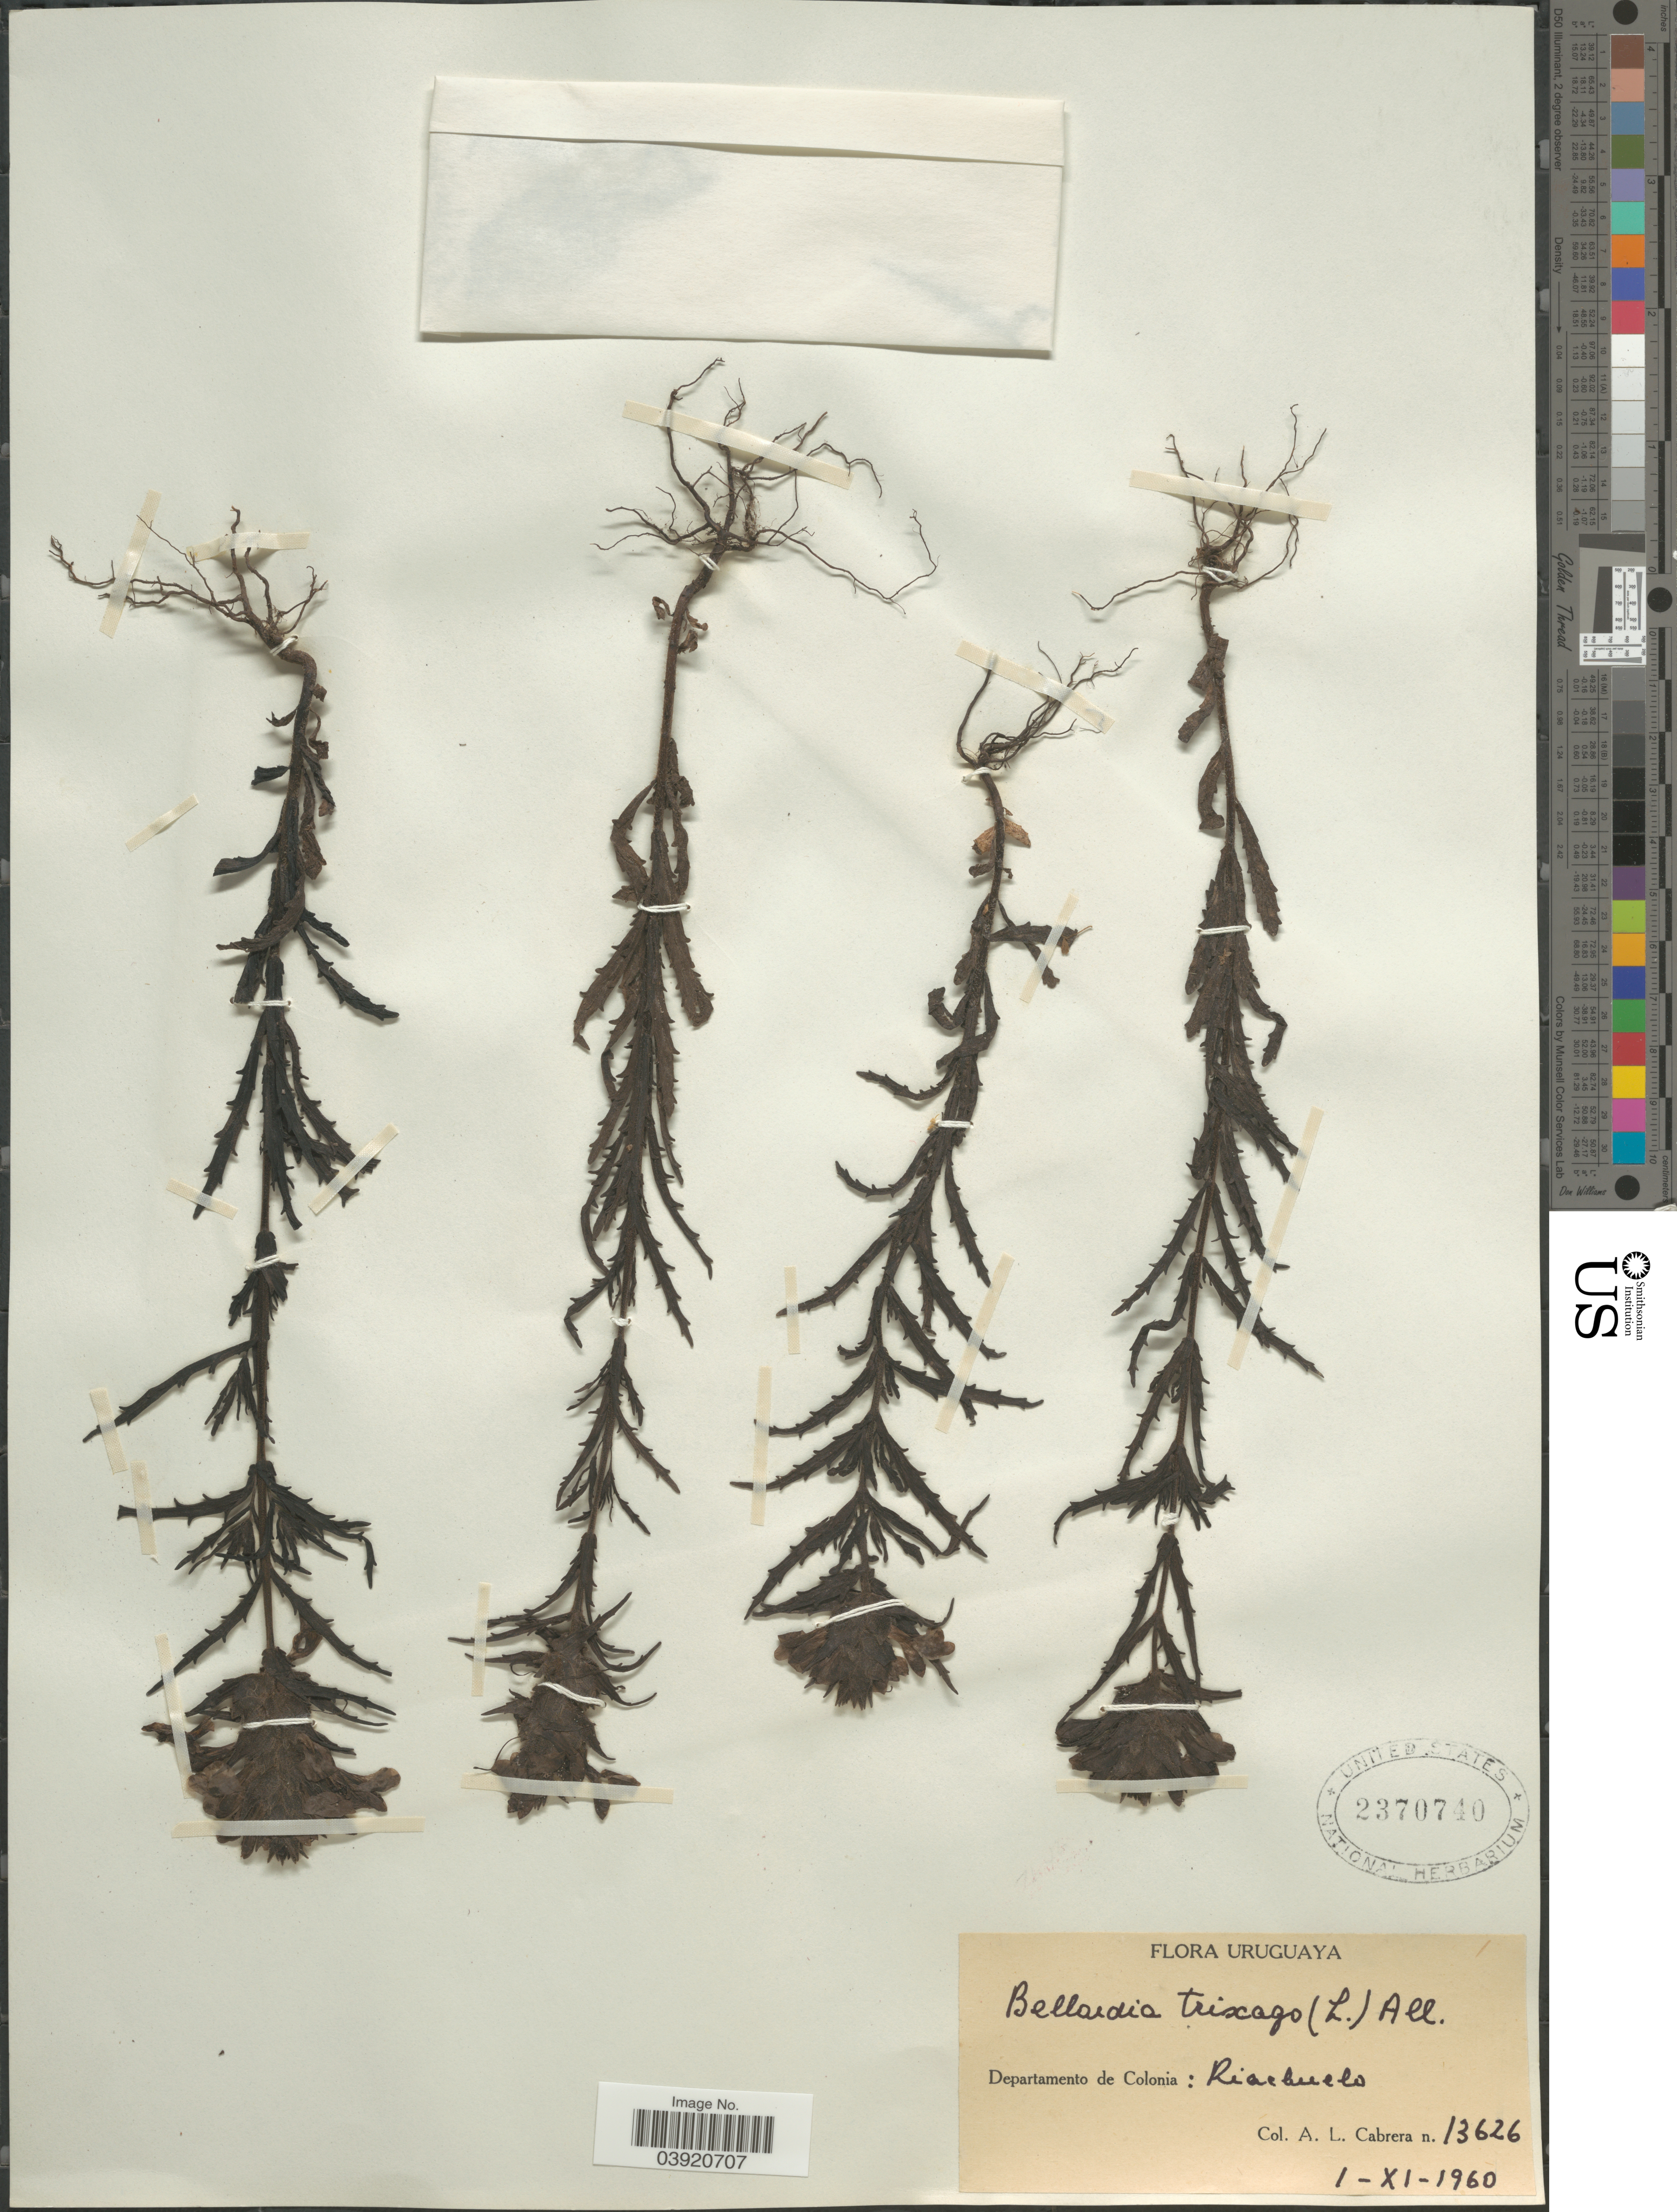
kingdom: Plantae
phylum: Tracheophyta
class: Magnoliopsida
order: Lamiales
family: Orobanchaceae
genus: Bellardia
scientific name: Bellardia trixago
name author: (L.) All.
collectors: A. L. Cabrera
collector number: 13626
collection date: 1960-11-01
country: Uruguay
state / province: Colonia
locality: Departamento de Colonia: Riachuelo.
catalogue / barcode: US 2370740